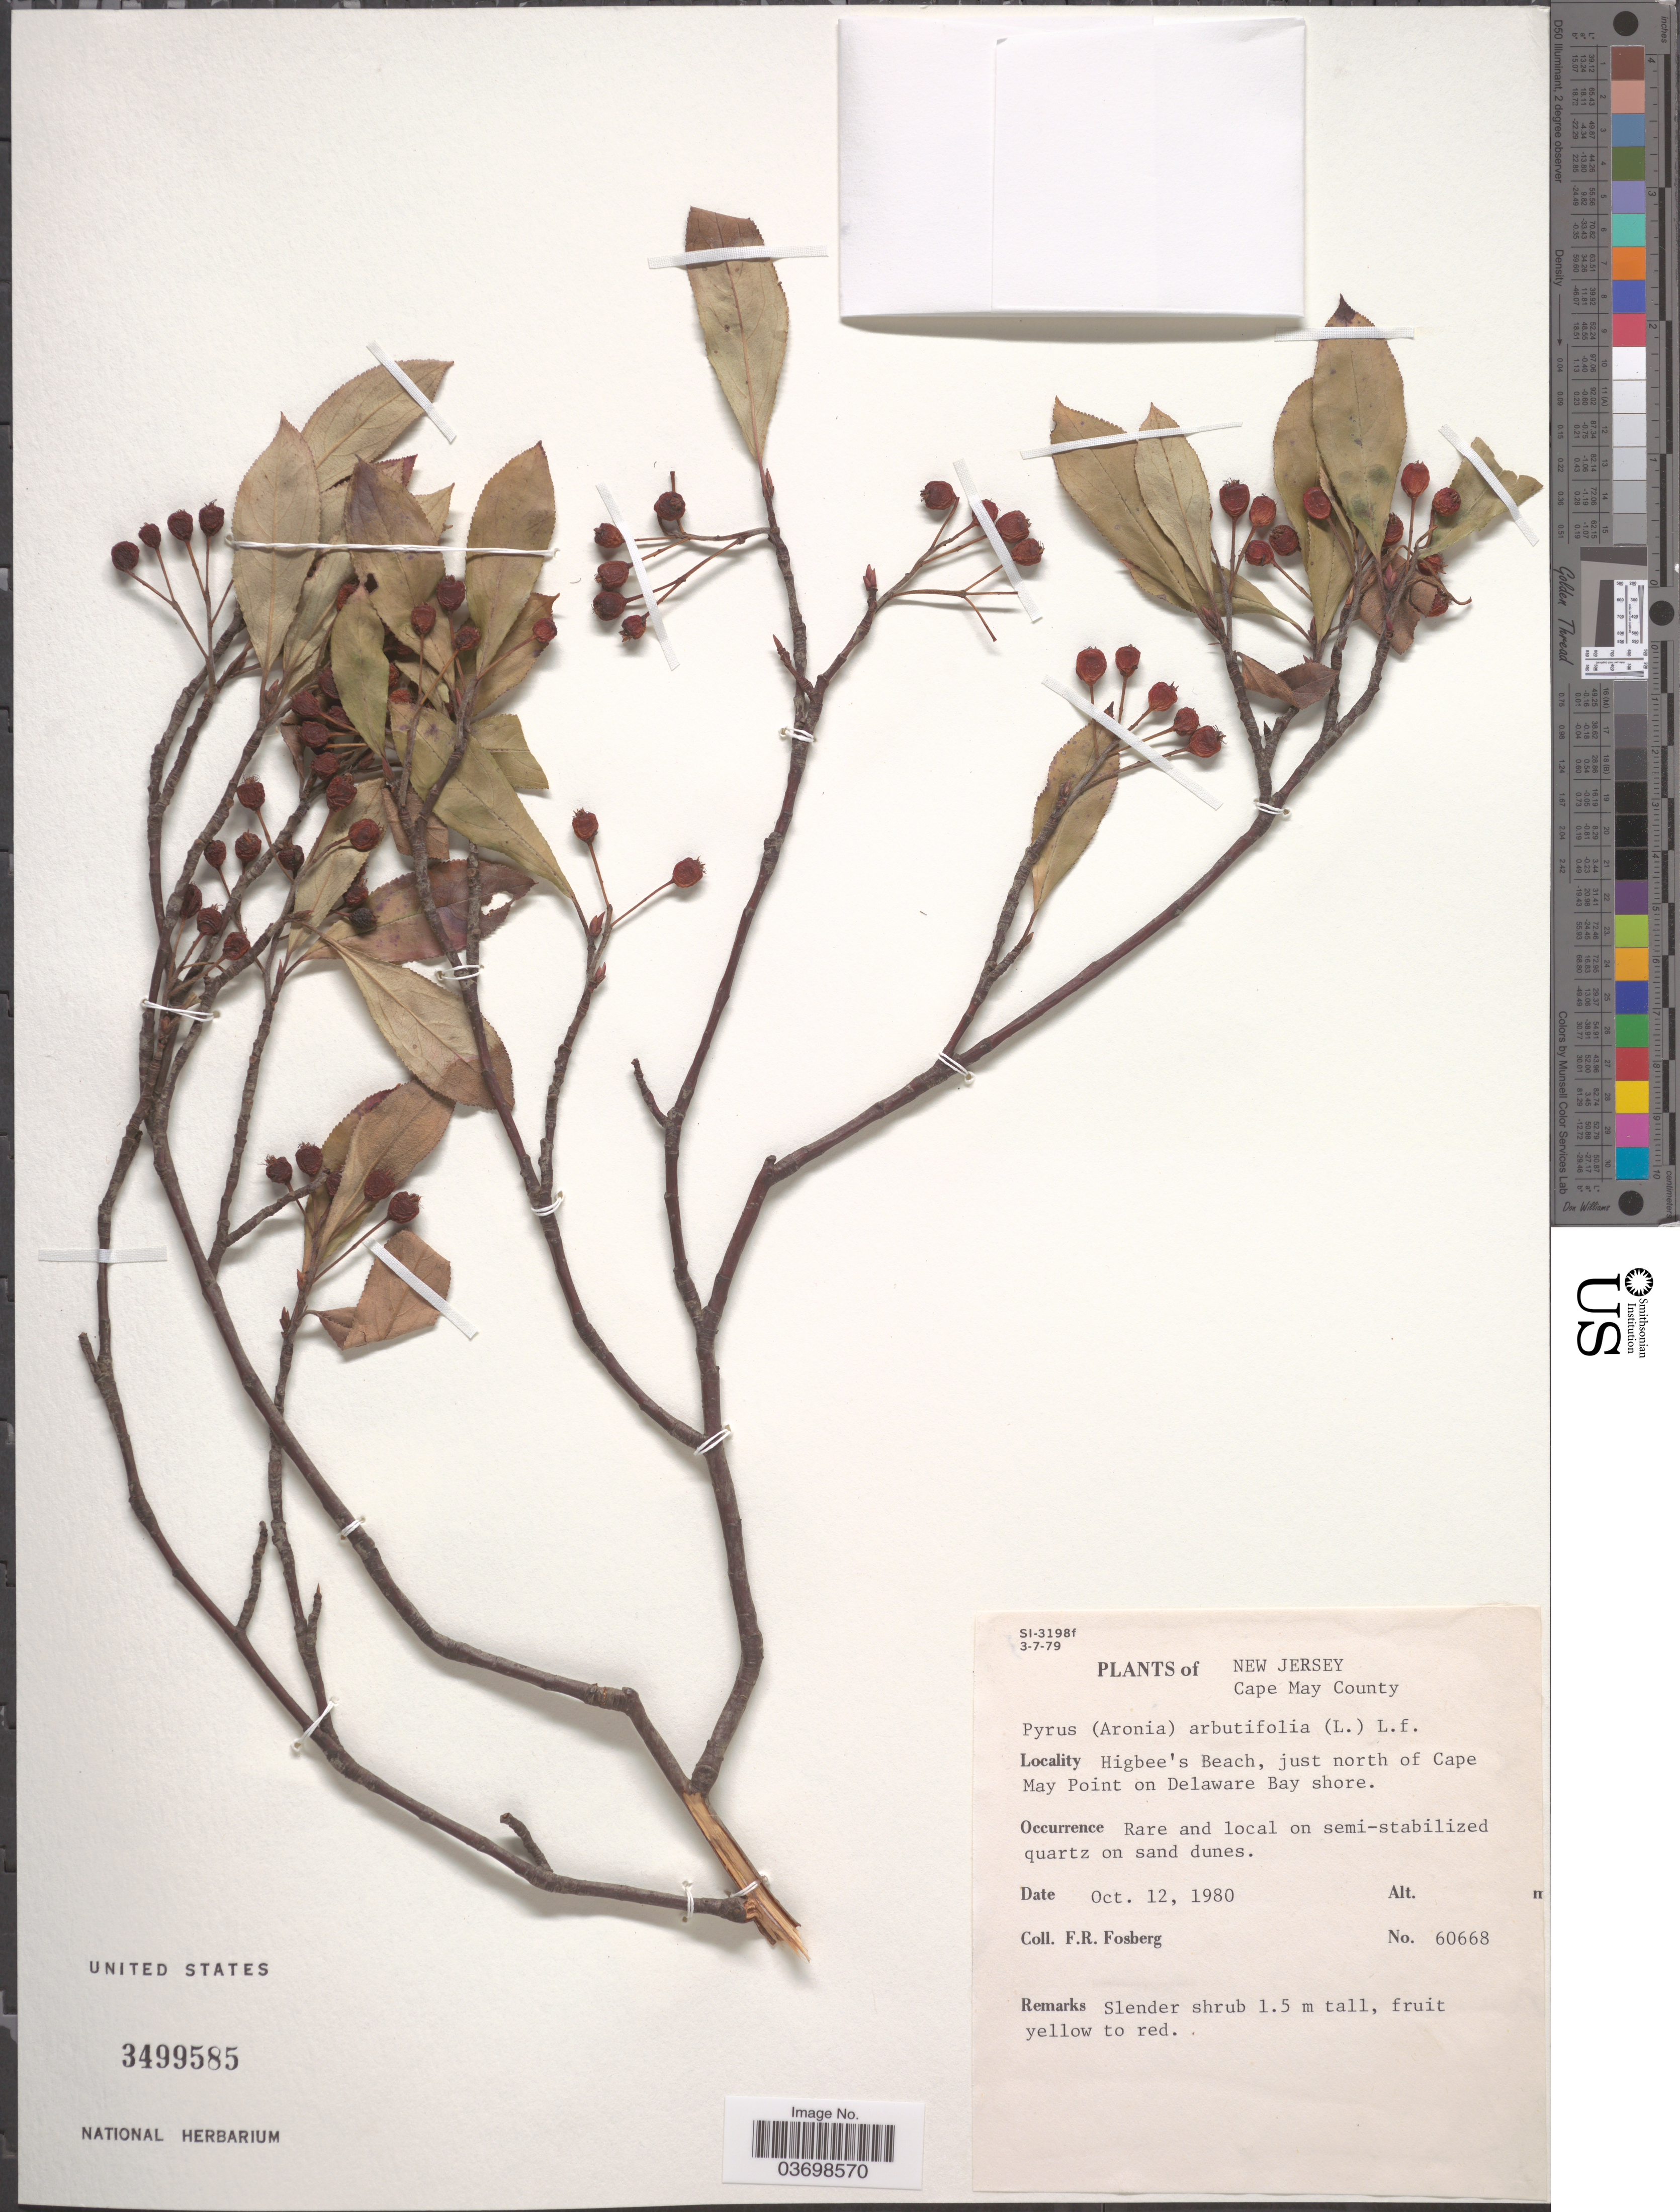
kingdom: Plantae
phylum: Tracheophyta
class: Magnoliopsida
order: Rosales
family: Rosaceae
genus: Aronia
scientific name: Aronia arbutifolia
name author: (L.) Pers.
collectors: F. R. Fosberg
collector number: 60668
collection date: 1980-10-12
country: United States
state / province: New Jersey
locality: Cape May County. Higbee's Beach, just north of Cape May Point on Delaware Bay shore.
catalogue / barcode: US 3499585